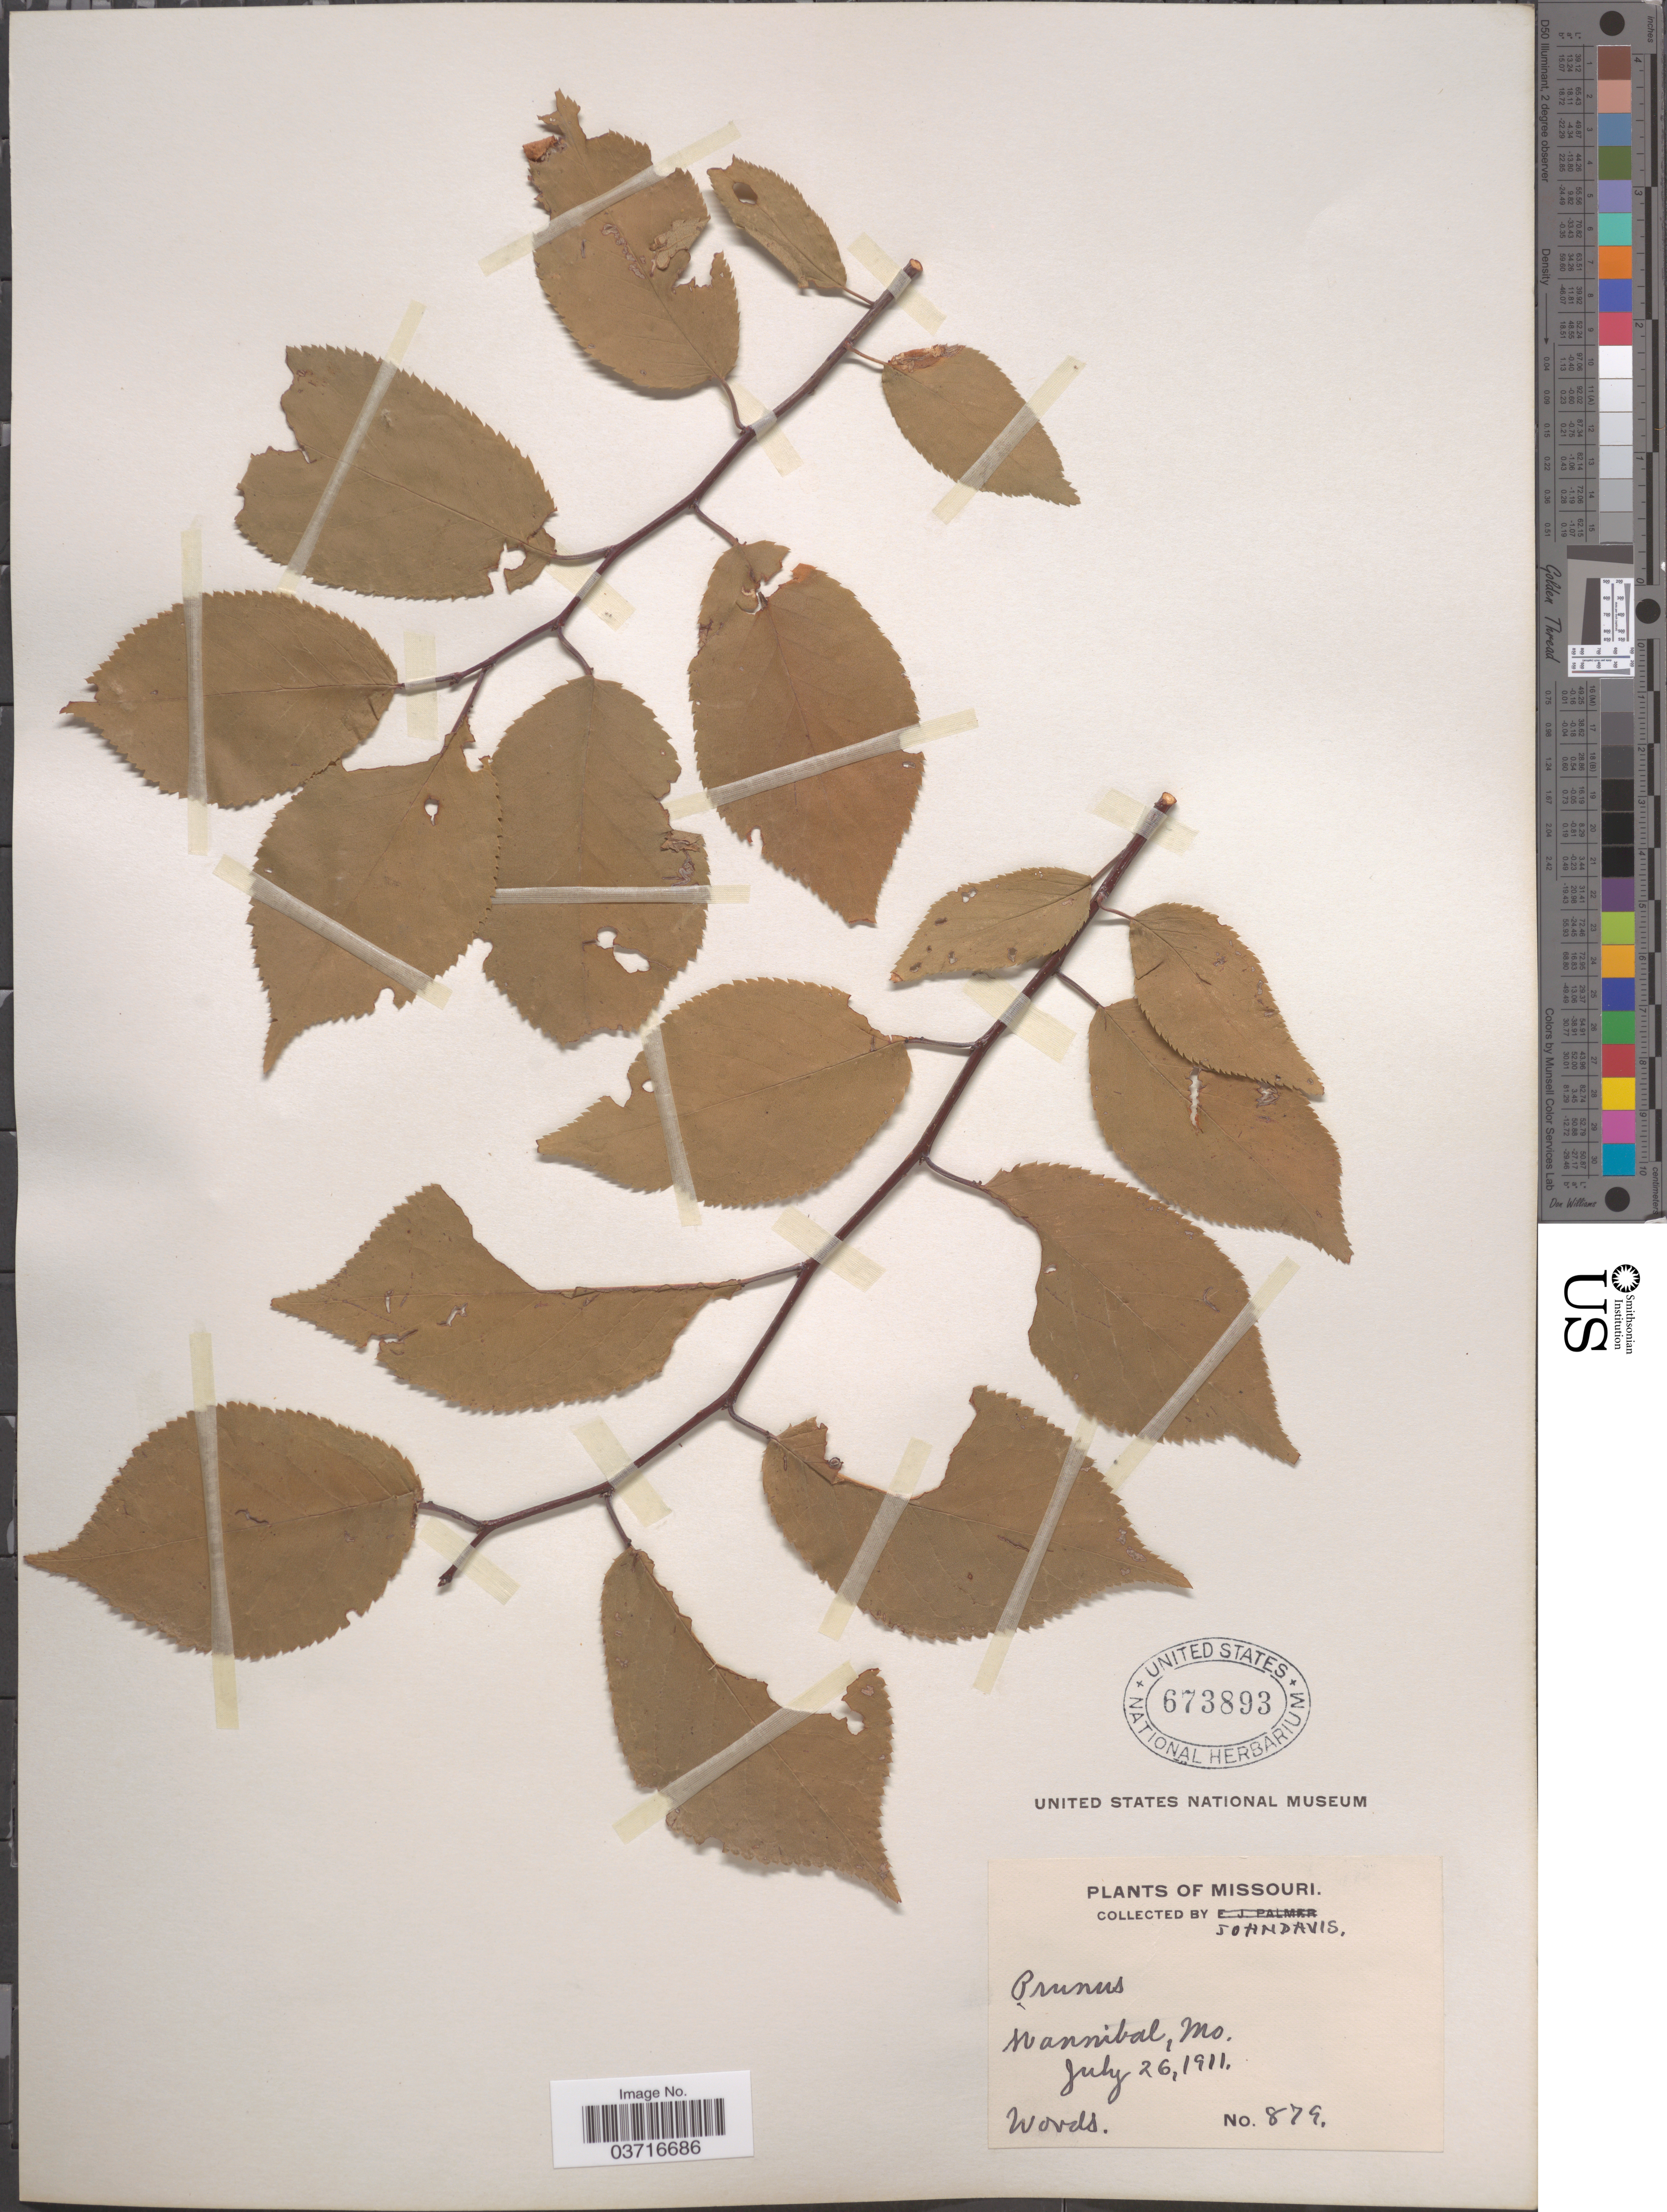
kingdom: Plantae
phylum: Tracheophyta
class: Magnoliopsida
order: Rosales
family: Rosaceae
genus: Prunus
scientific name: Prunus sp.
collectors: J. Davis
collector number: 879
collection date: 1911-07-26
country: United States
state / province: Missouri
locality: Hannibal.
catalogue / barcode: US 673893